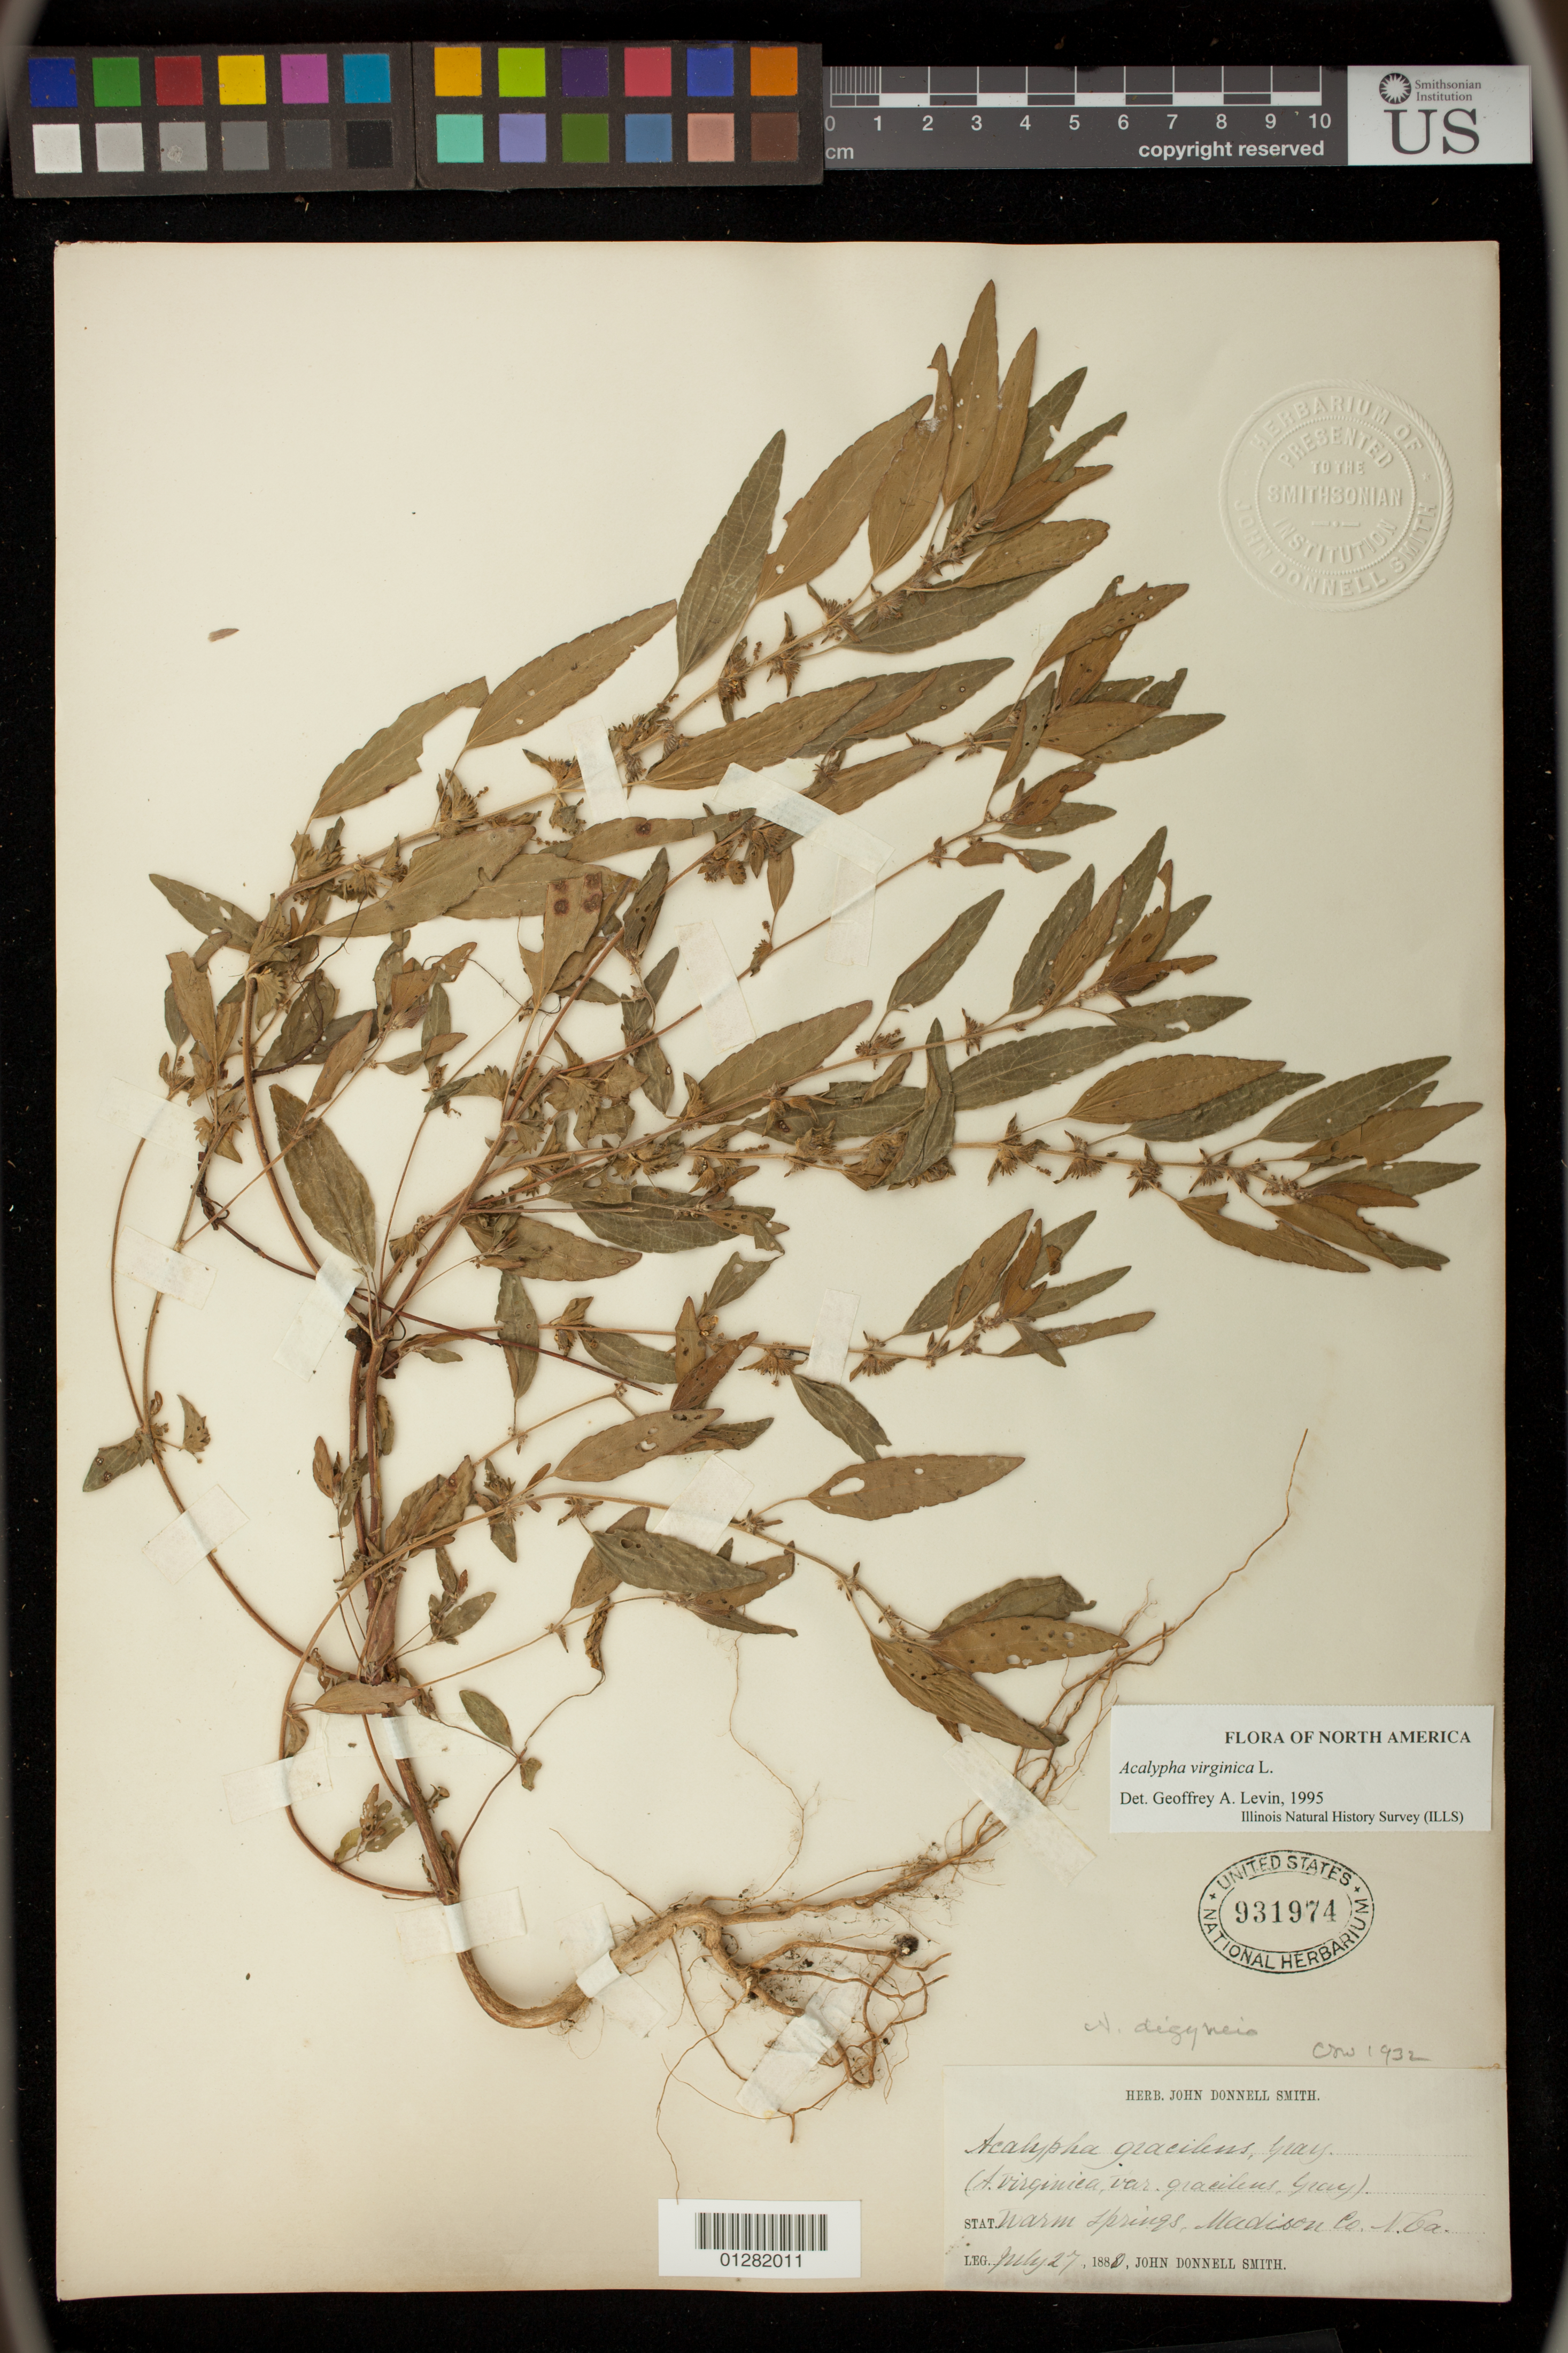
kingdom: Plantae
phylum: Tracheophyta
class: Magnoliopsida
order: Malpighiales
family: Euphorbiaceae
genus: Acalypha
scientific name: Acalypha virginica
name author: L.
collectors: J. Donnell Smith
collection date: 1880-07-27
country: United States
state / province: Nebraska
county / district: Madison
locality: Warm Springs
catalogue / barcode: US 931974